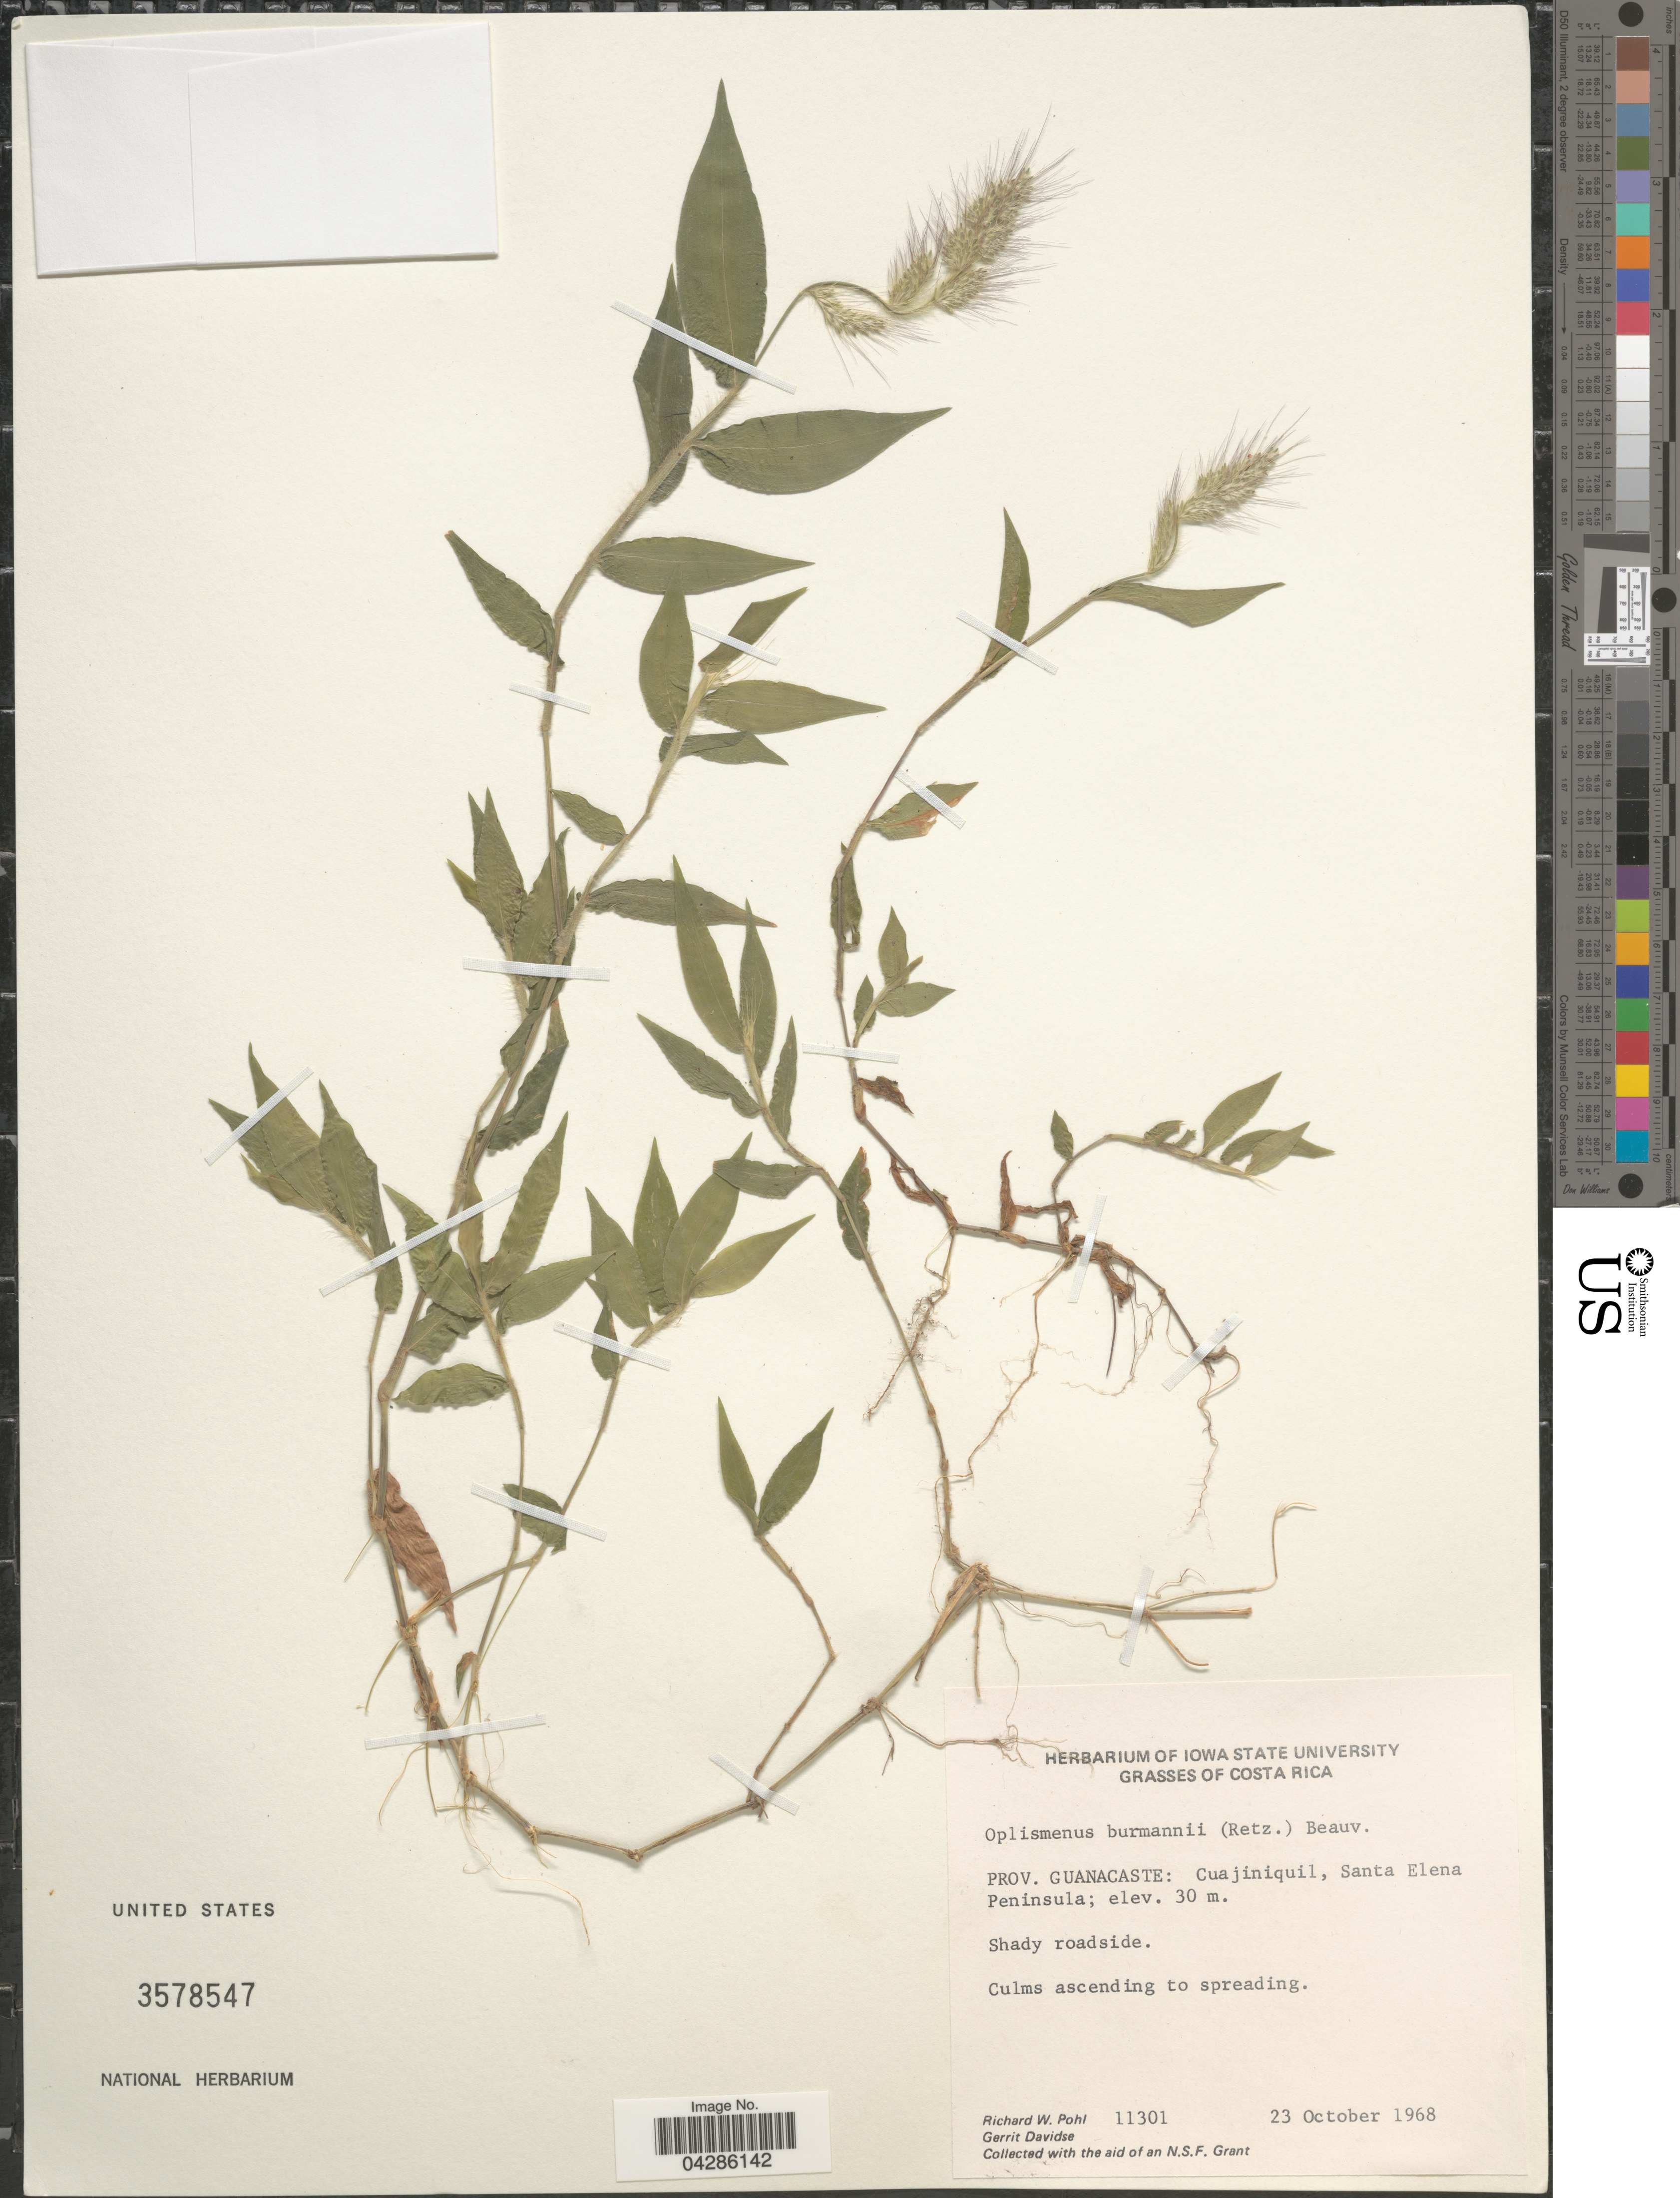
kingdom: Plantae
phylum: Tracheophyta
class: Liliopsida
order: Poales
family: Poaceae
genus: Oplismenus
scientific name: Oplismenus burmannii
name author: (Retz.) P. Beauv.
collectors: R. W. Pohl & G. Davidse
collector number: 11301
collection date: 1968-10-23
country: Costa Rica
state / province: Guanacaste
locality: Cuajiniquil, Santa Elena Peninsula. Shady roadside.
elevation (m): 30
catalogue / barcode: US 3578547